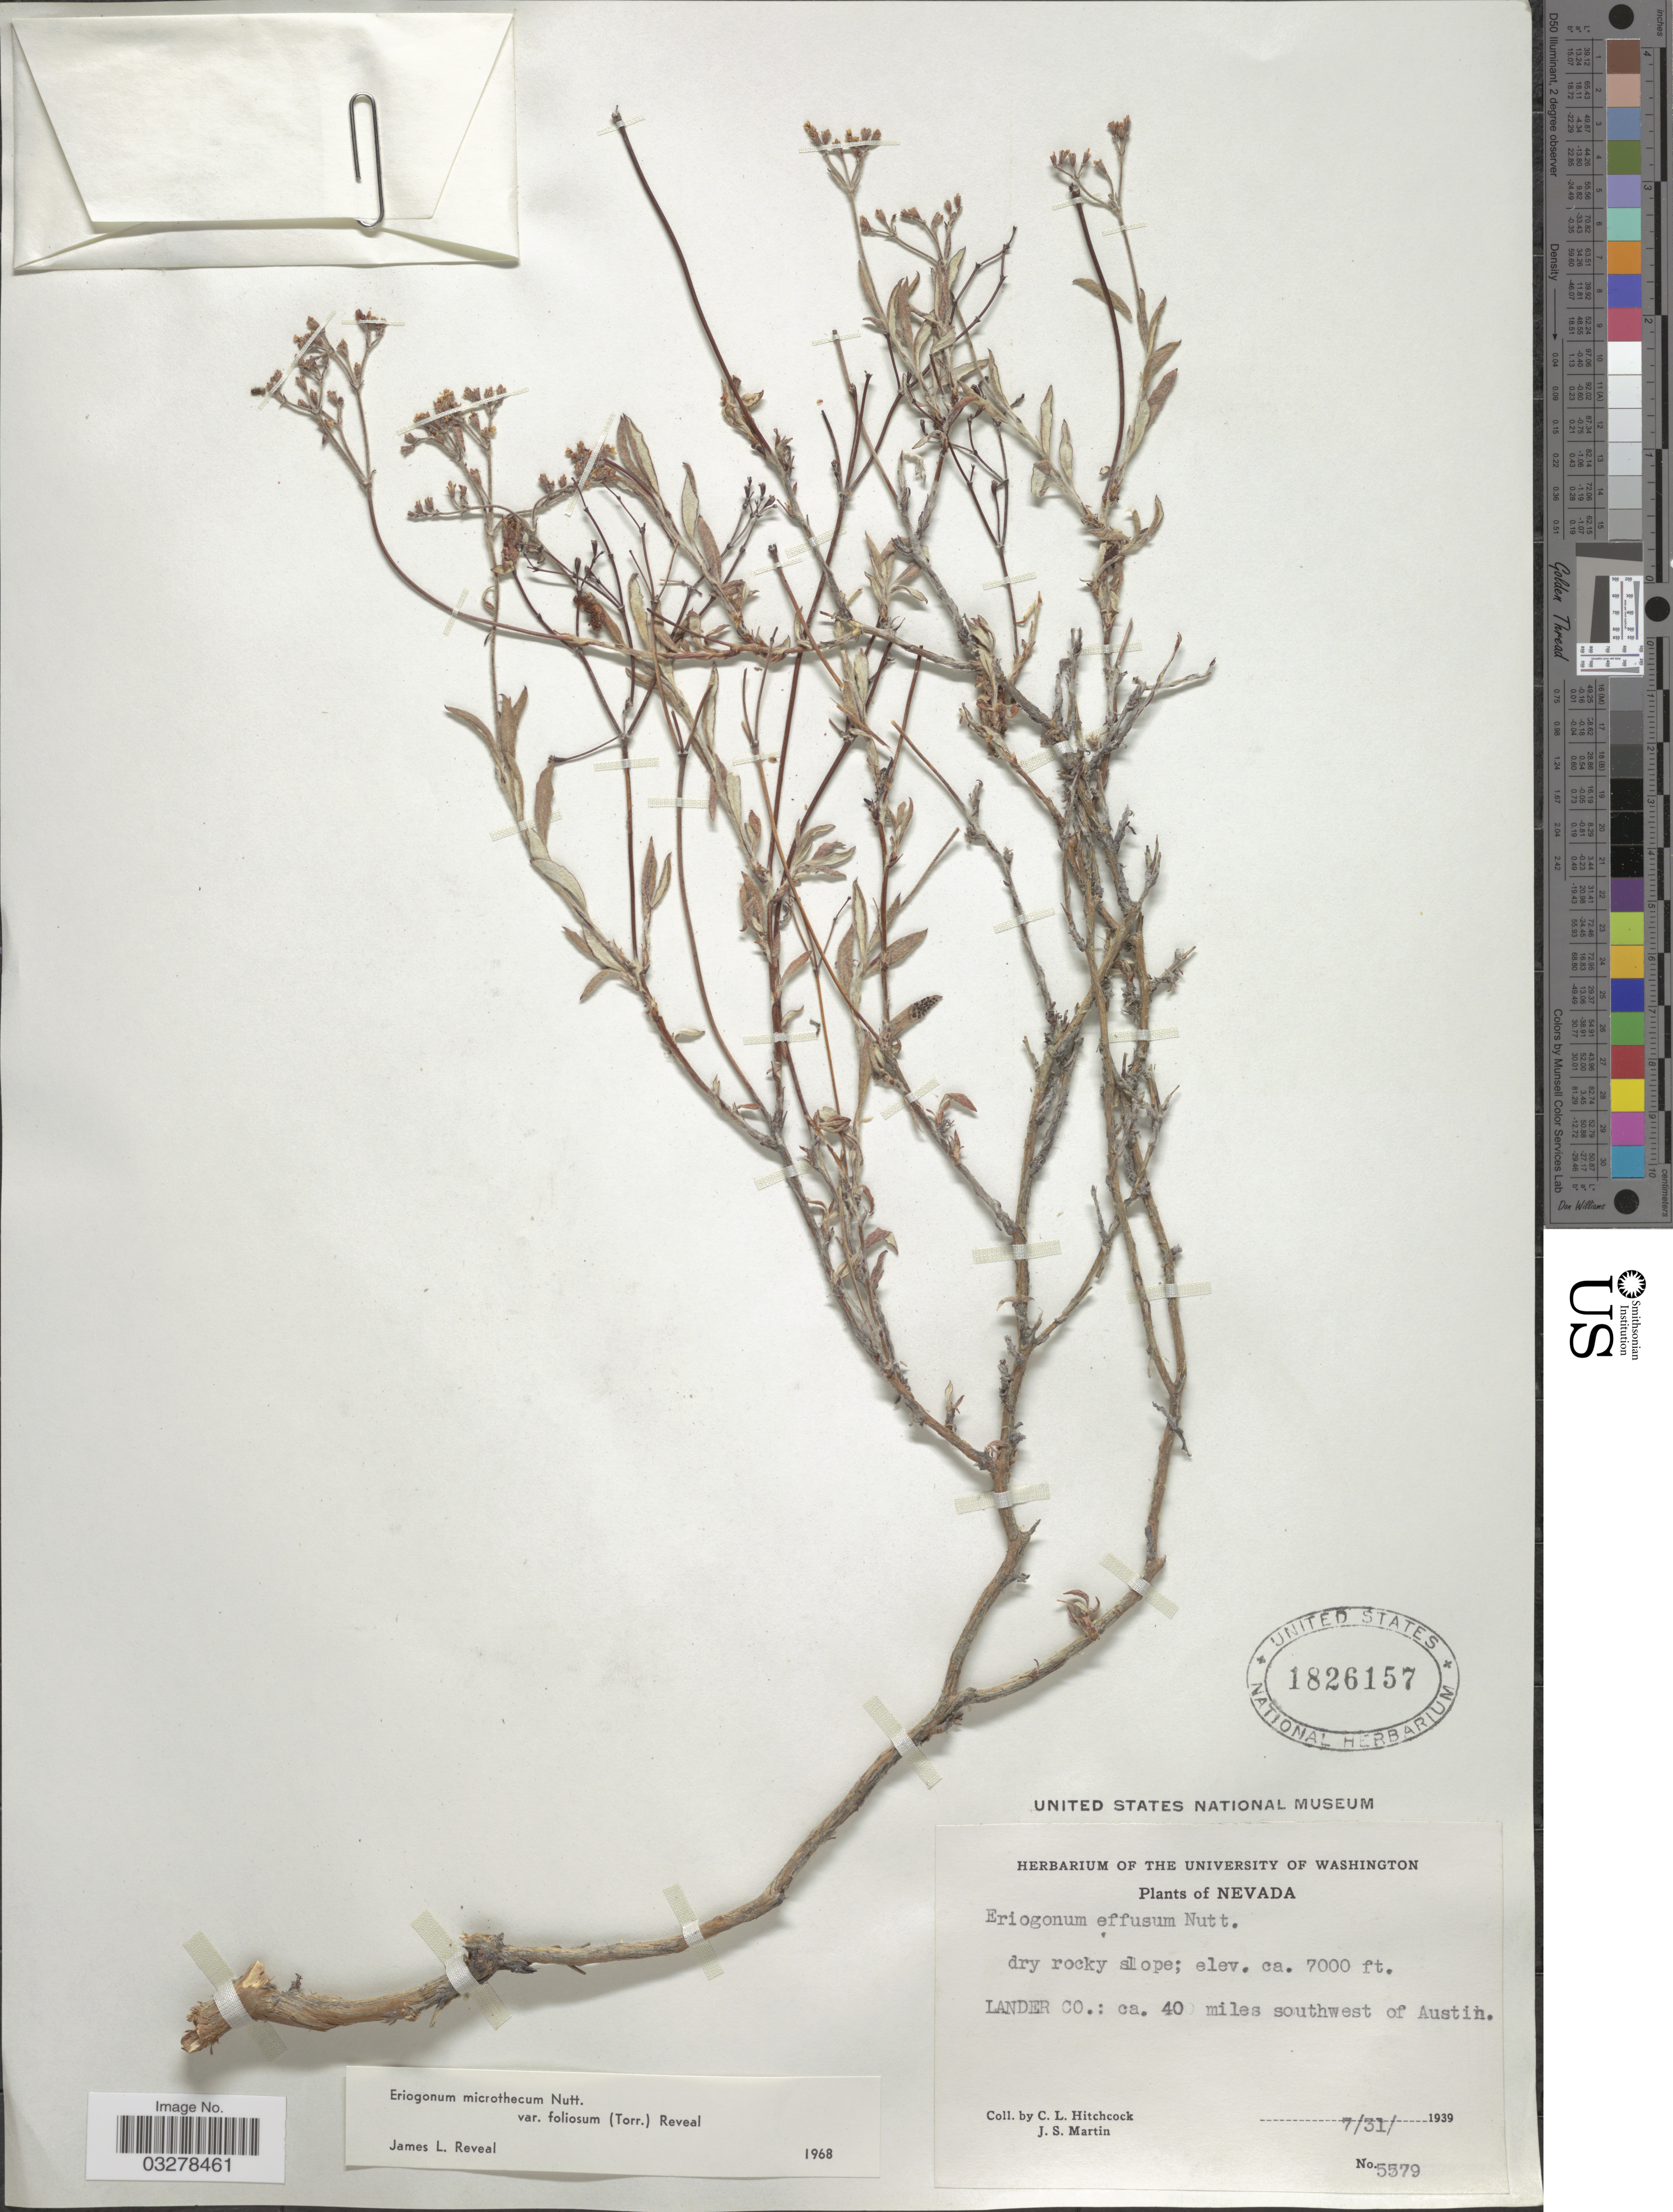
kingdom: Plantae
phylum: Tracheophyta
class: Magnoliopsida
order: Caryophyllales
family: Polygonaceae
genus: Eriogonum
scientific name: Eriogonum microtheca var. foliosum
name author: (Torr. & A. Gray) Reveal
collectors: C. L. Hitchcock & J. S. Martin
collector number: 5579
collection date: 1939-07-31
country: United States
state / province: Nevada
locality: Lander Co.: ca. 40 miles southwest of Austin.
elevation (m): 2134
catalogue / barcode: US 1826157